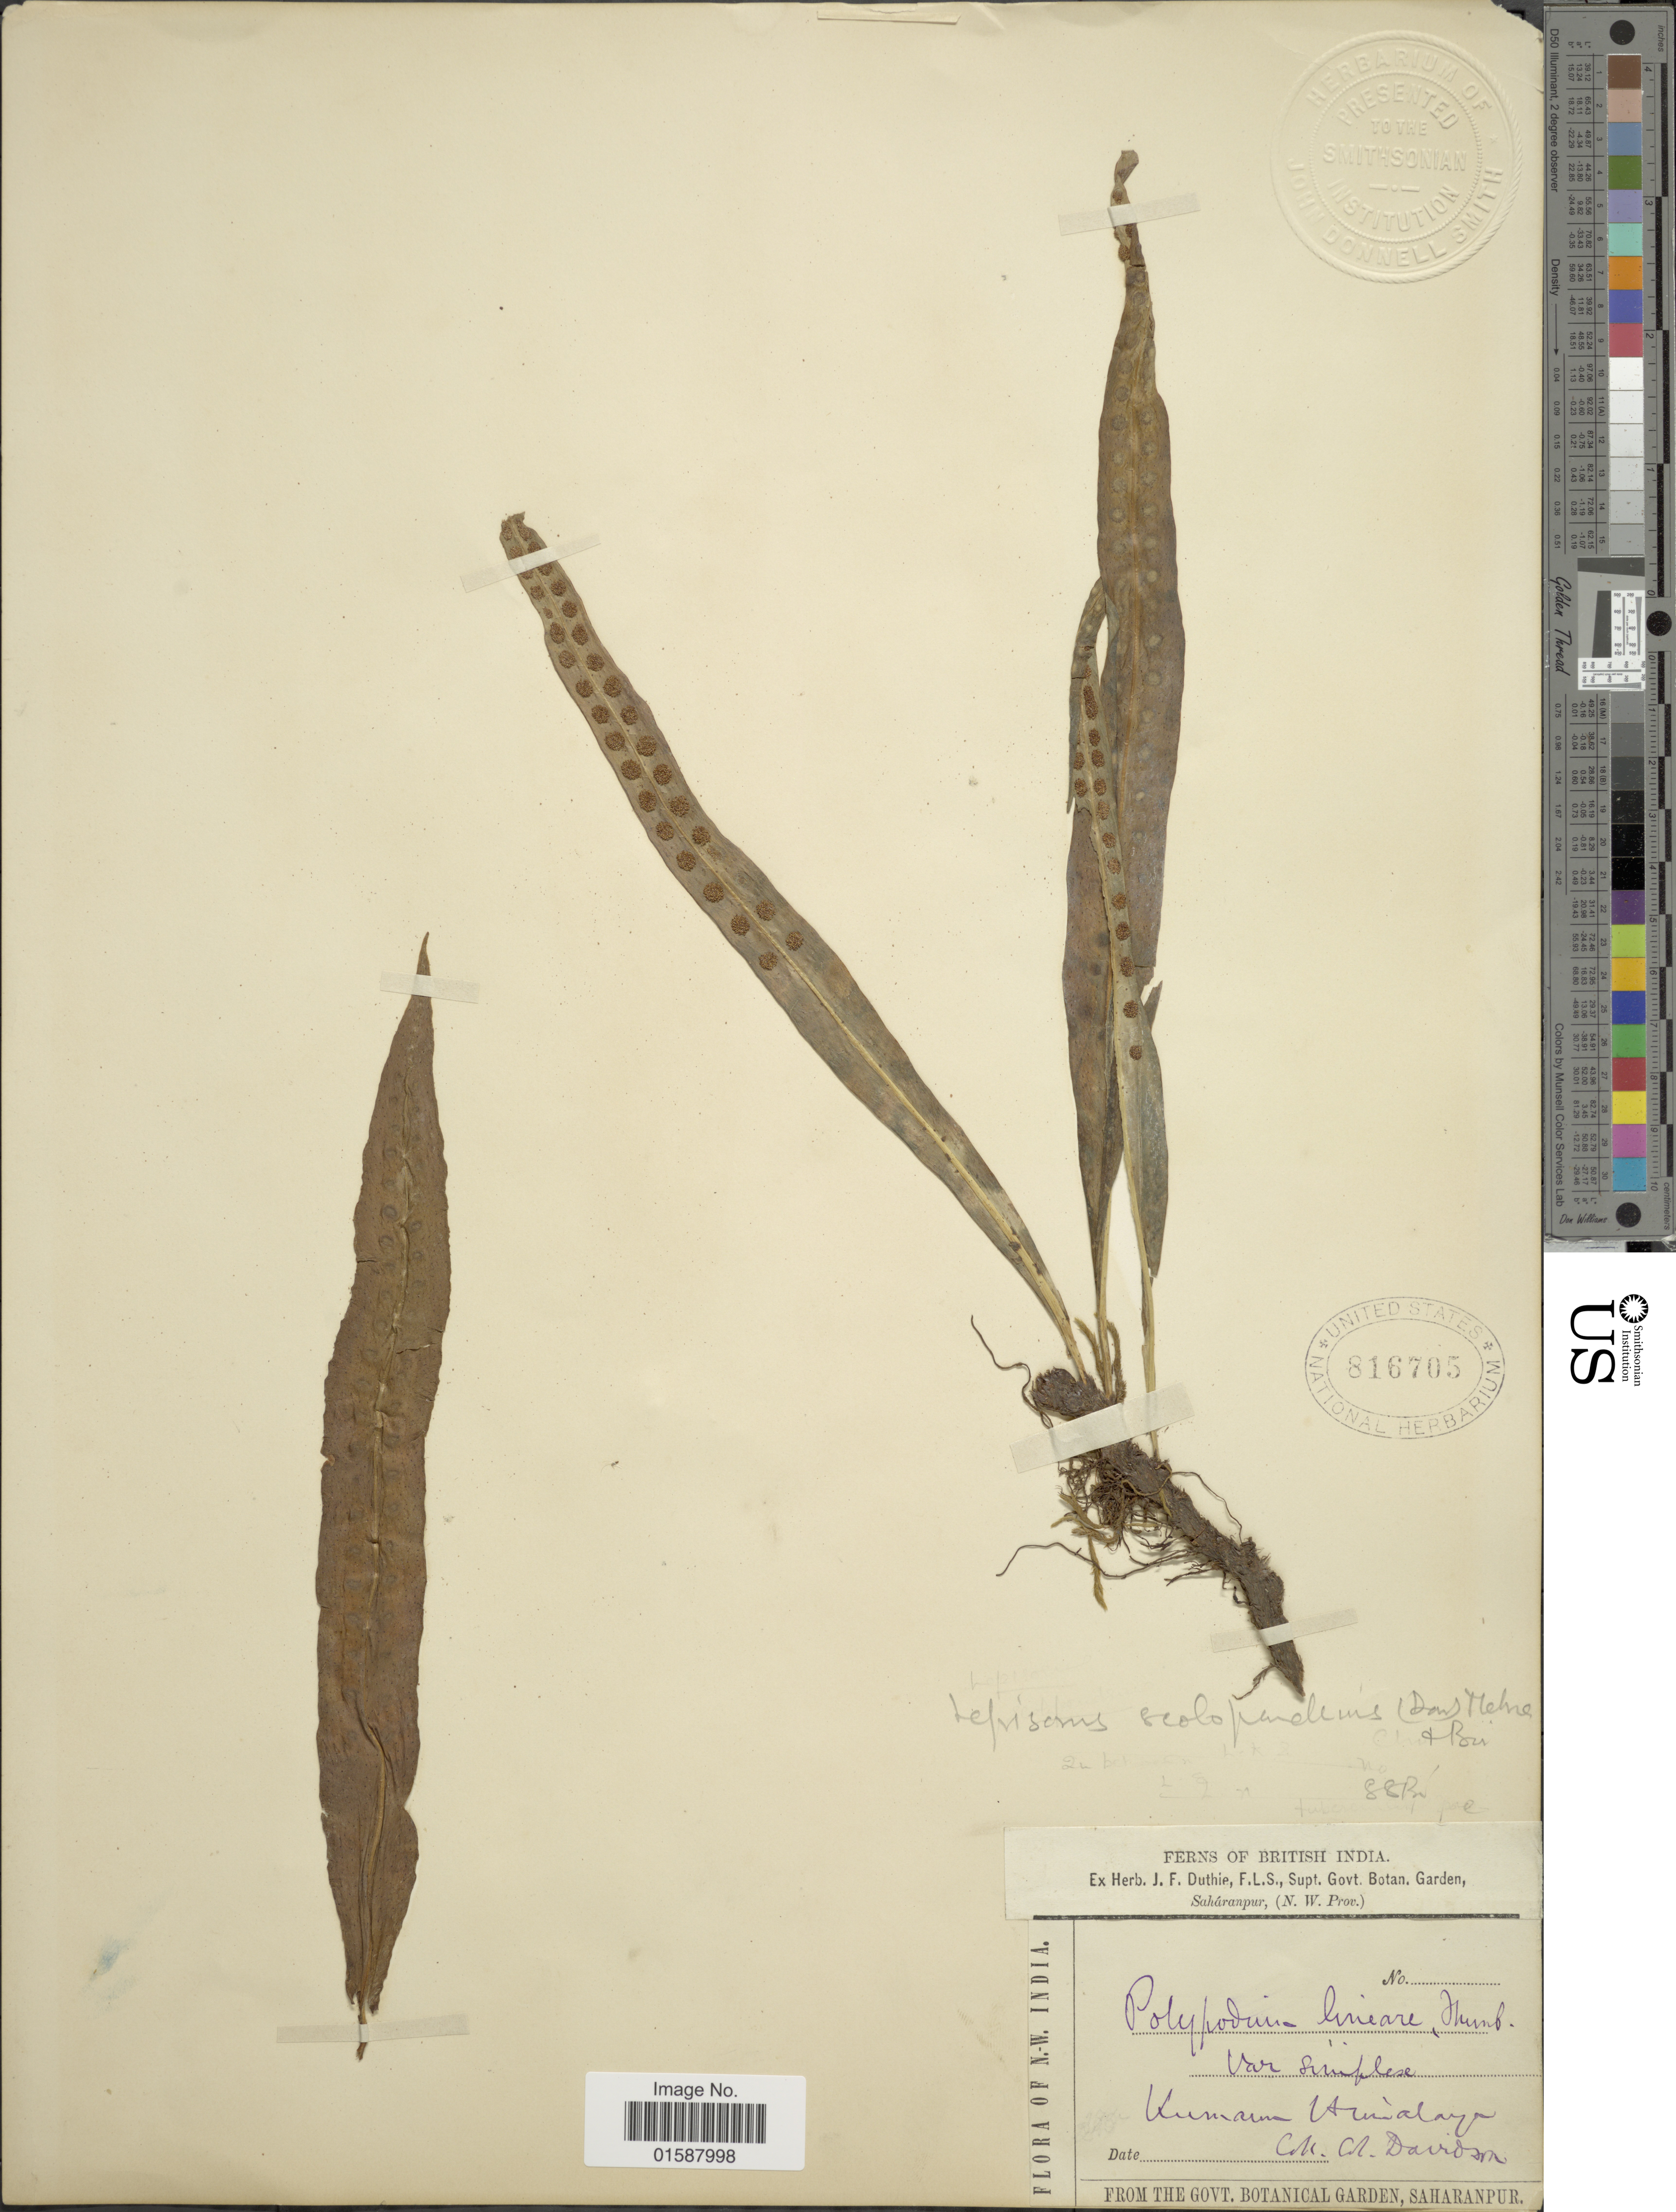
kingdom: Plantae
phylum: Tracheophyta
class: Polypodiopsida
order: Polypodiales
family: Polypodiaceae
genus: Lepisorus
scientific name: Lepisorus scolopendrium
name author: (Buch.-Ham. ex D. Don) Mehra & Bir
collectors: A. Davidson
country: India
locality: N. W. India. British India. Kumaun Himalaya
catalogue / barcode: US 816705